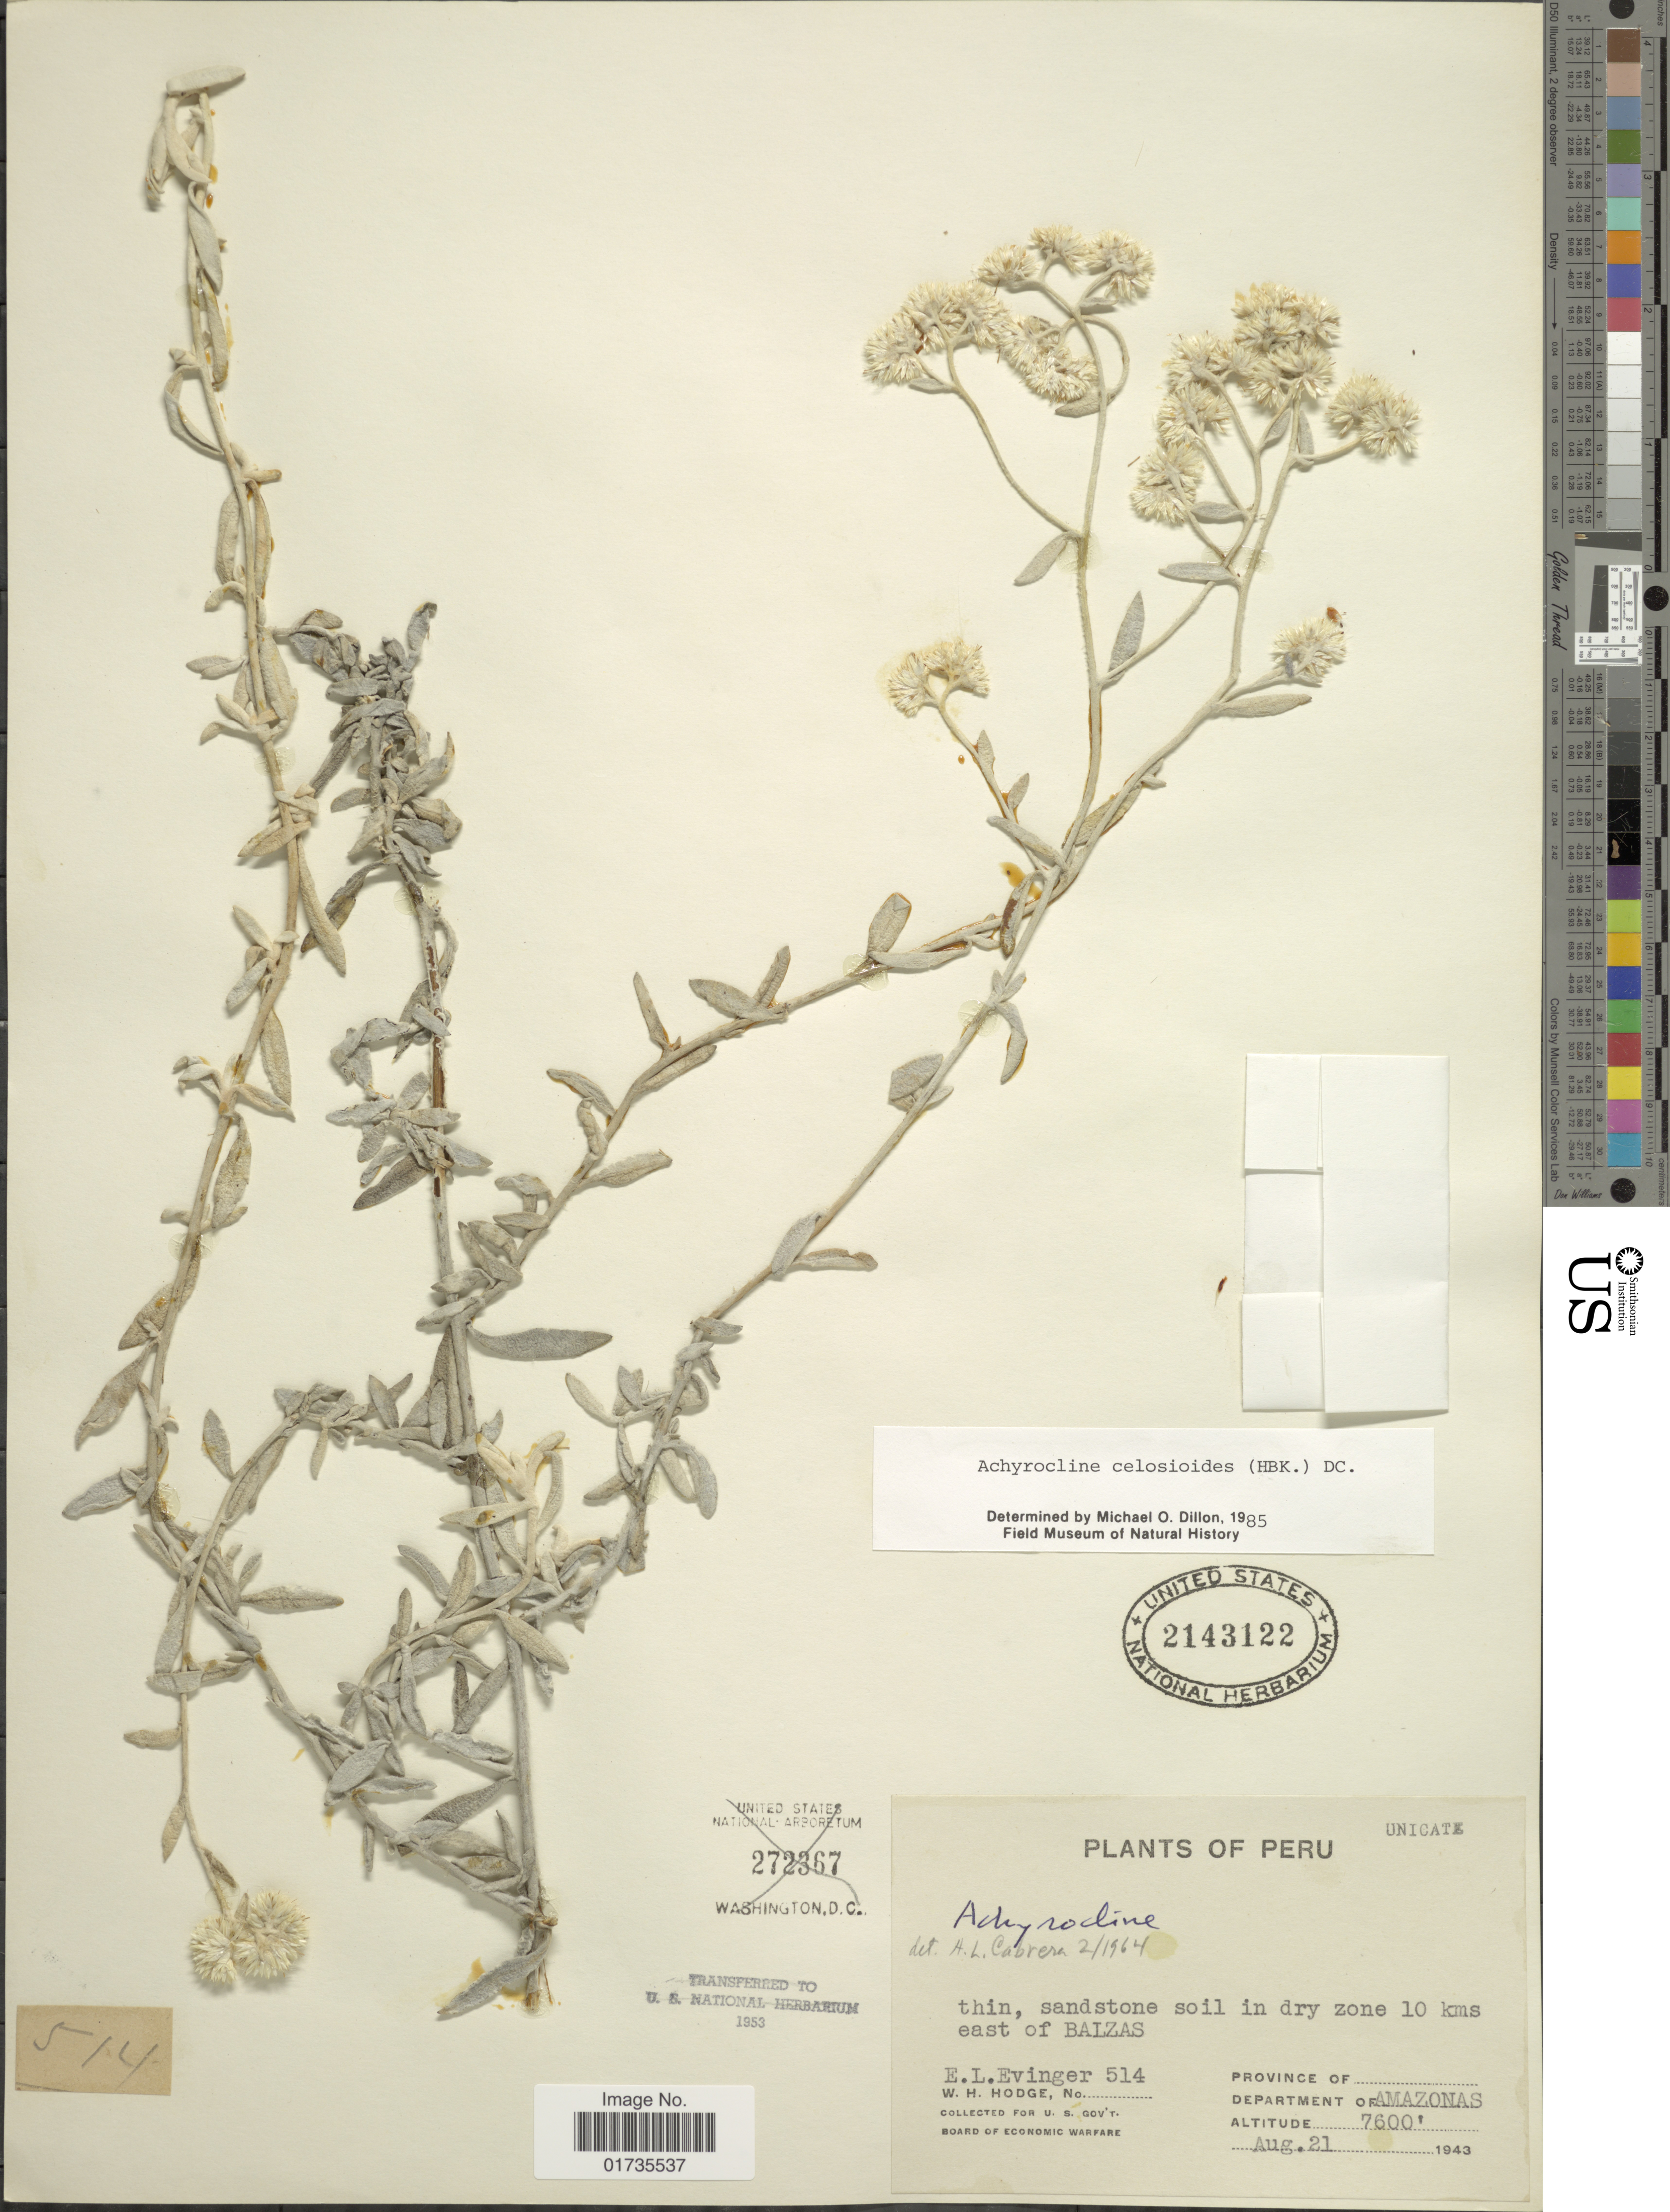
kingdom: Plantae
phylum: Tracheophyta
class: Magnoliopsida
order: Asterales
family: Asteraceae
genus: Achyrocline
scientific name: Achyrocline celosioides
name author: (Kunth) DC.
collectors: E. Evinger & W. Hodge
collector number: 514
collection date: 1943-08-21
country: Peru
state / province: Amazonas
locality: Peru. Province of. Department of Amazonas.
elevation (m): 2316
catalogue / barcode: US 2143122